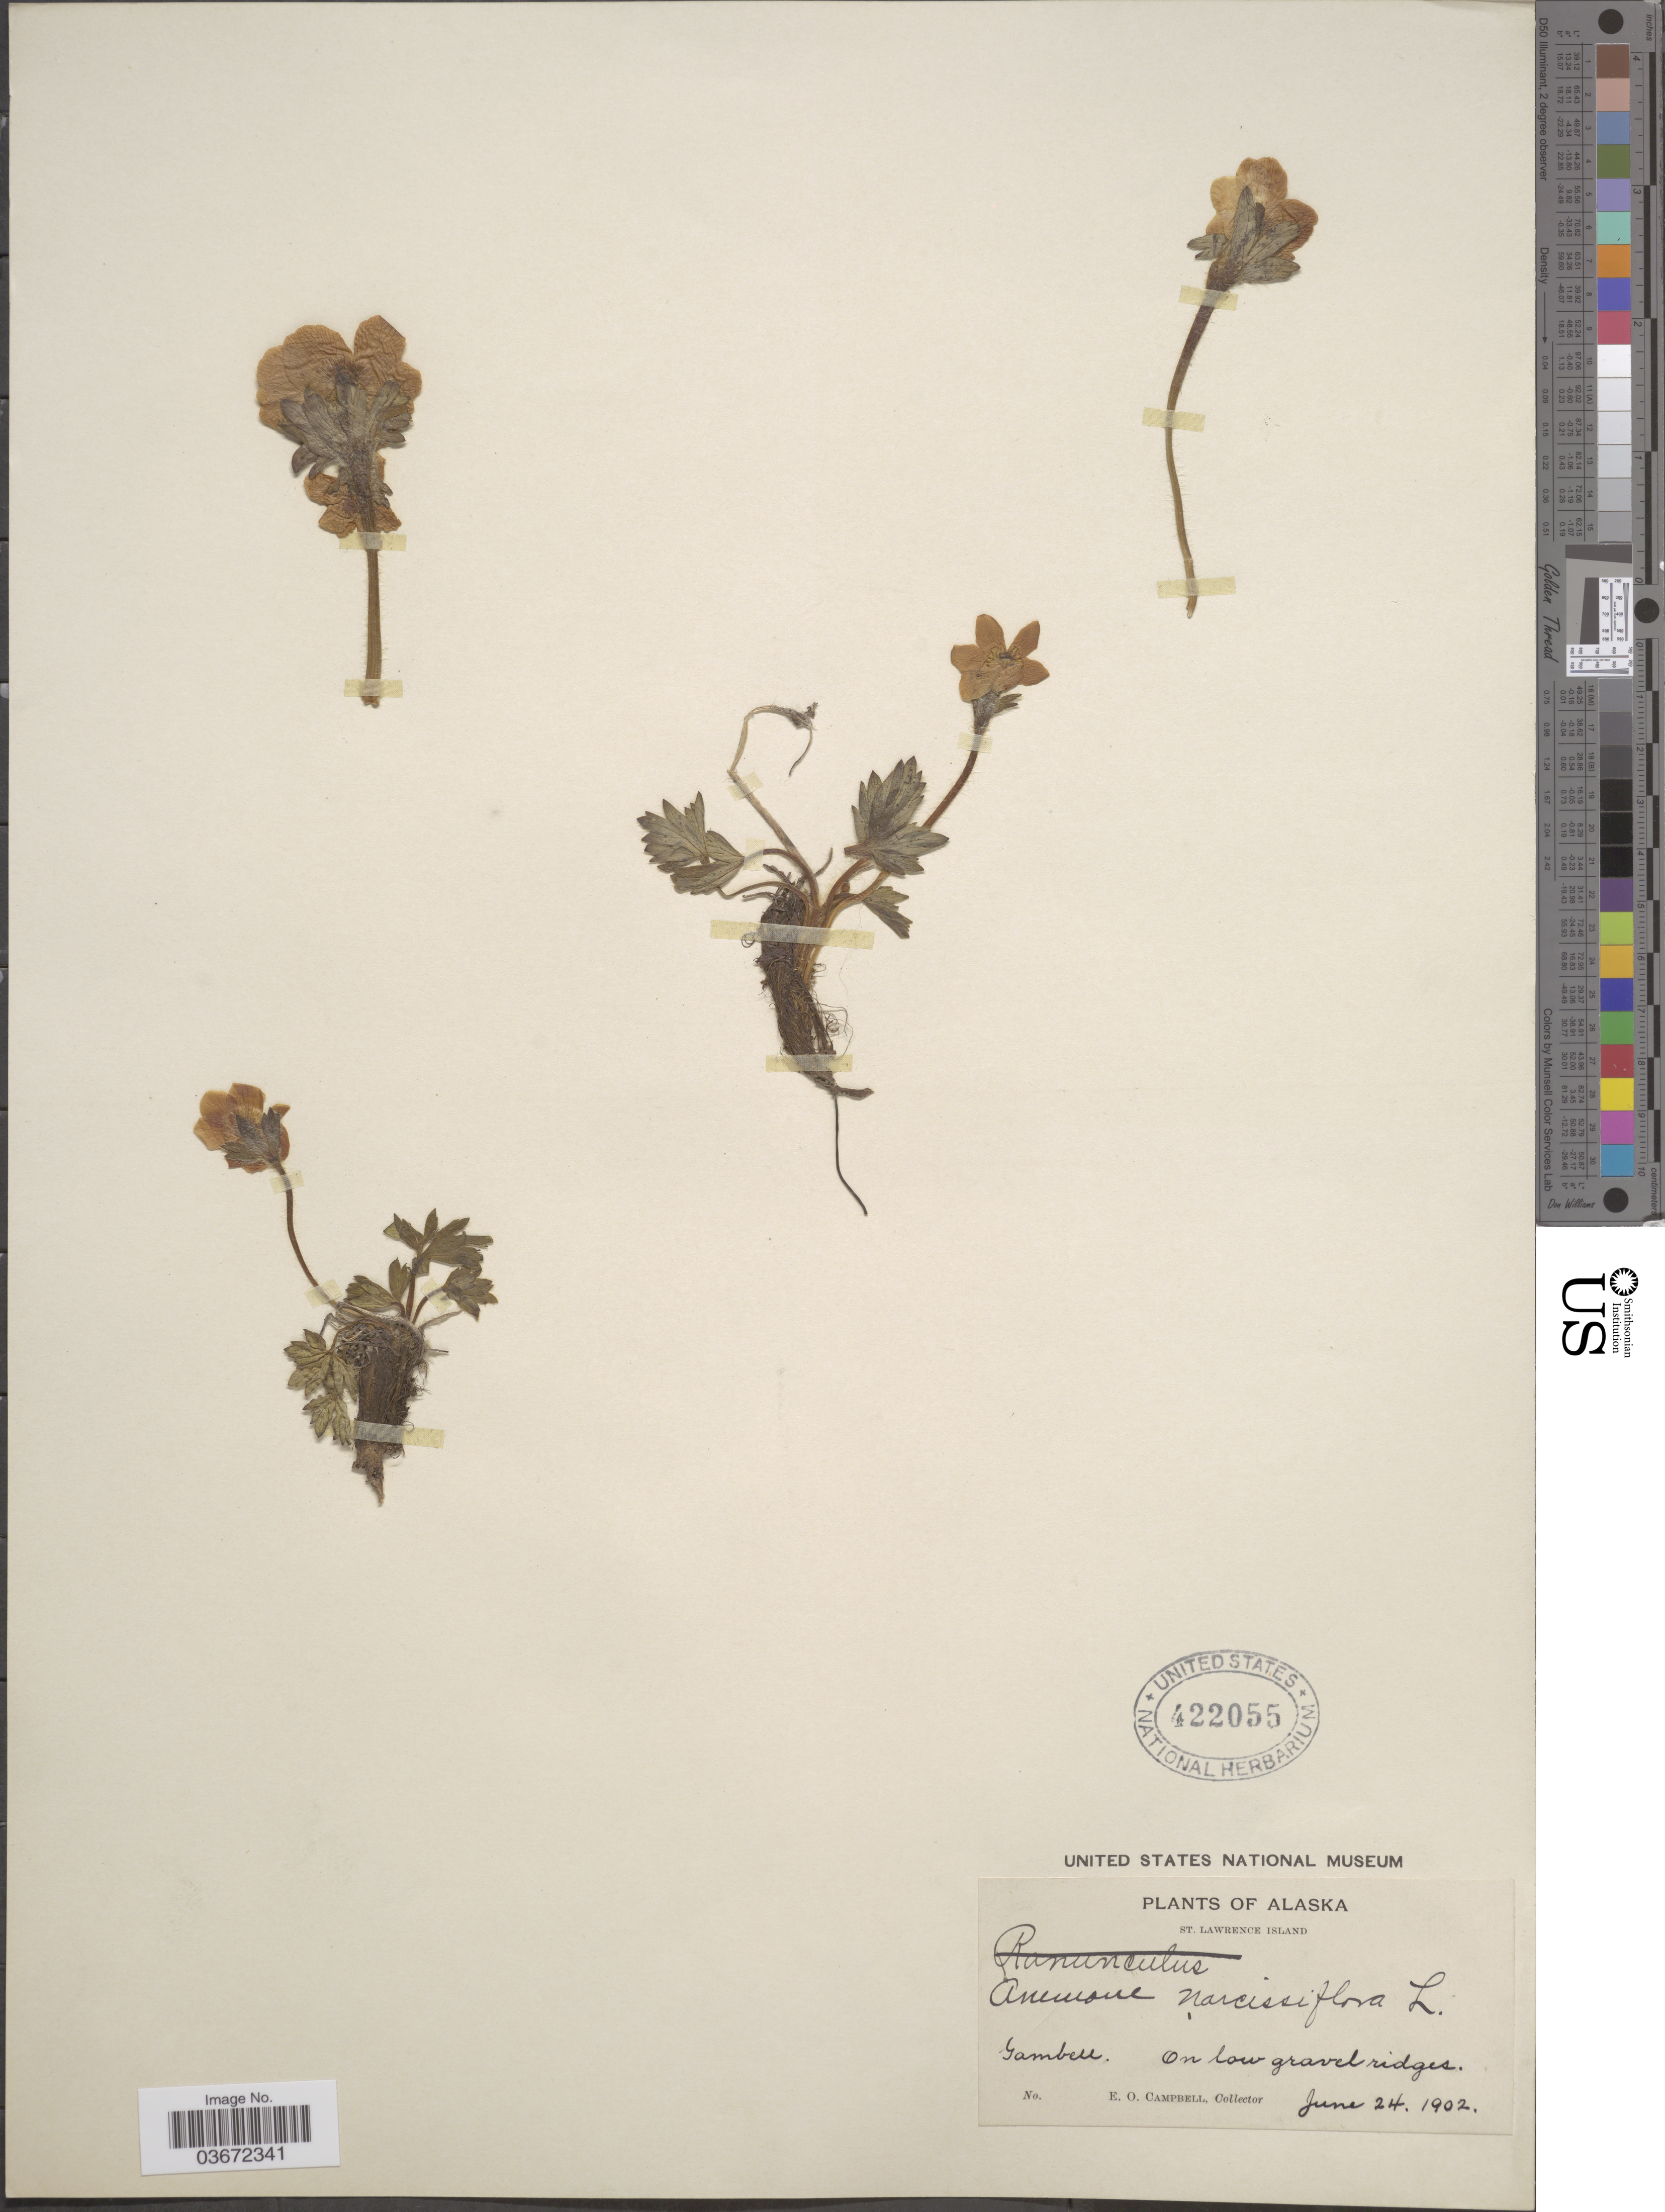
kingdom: Plantae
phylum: Tracheophyta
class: Magnoliopsida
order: Ranunculales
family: Ranunculaceae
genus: Anemone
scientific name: Anemone narcissiflora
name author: L.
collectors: E. Campbell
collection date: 1902-06-24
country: United States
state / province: Alaska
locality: St. Lawrence Island. Gambell. On low gravel ridges.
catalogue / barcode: US 422055